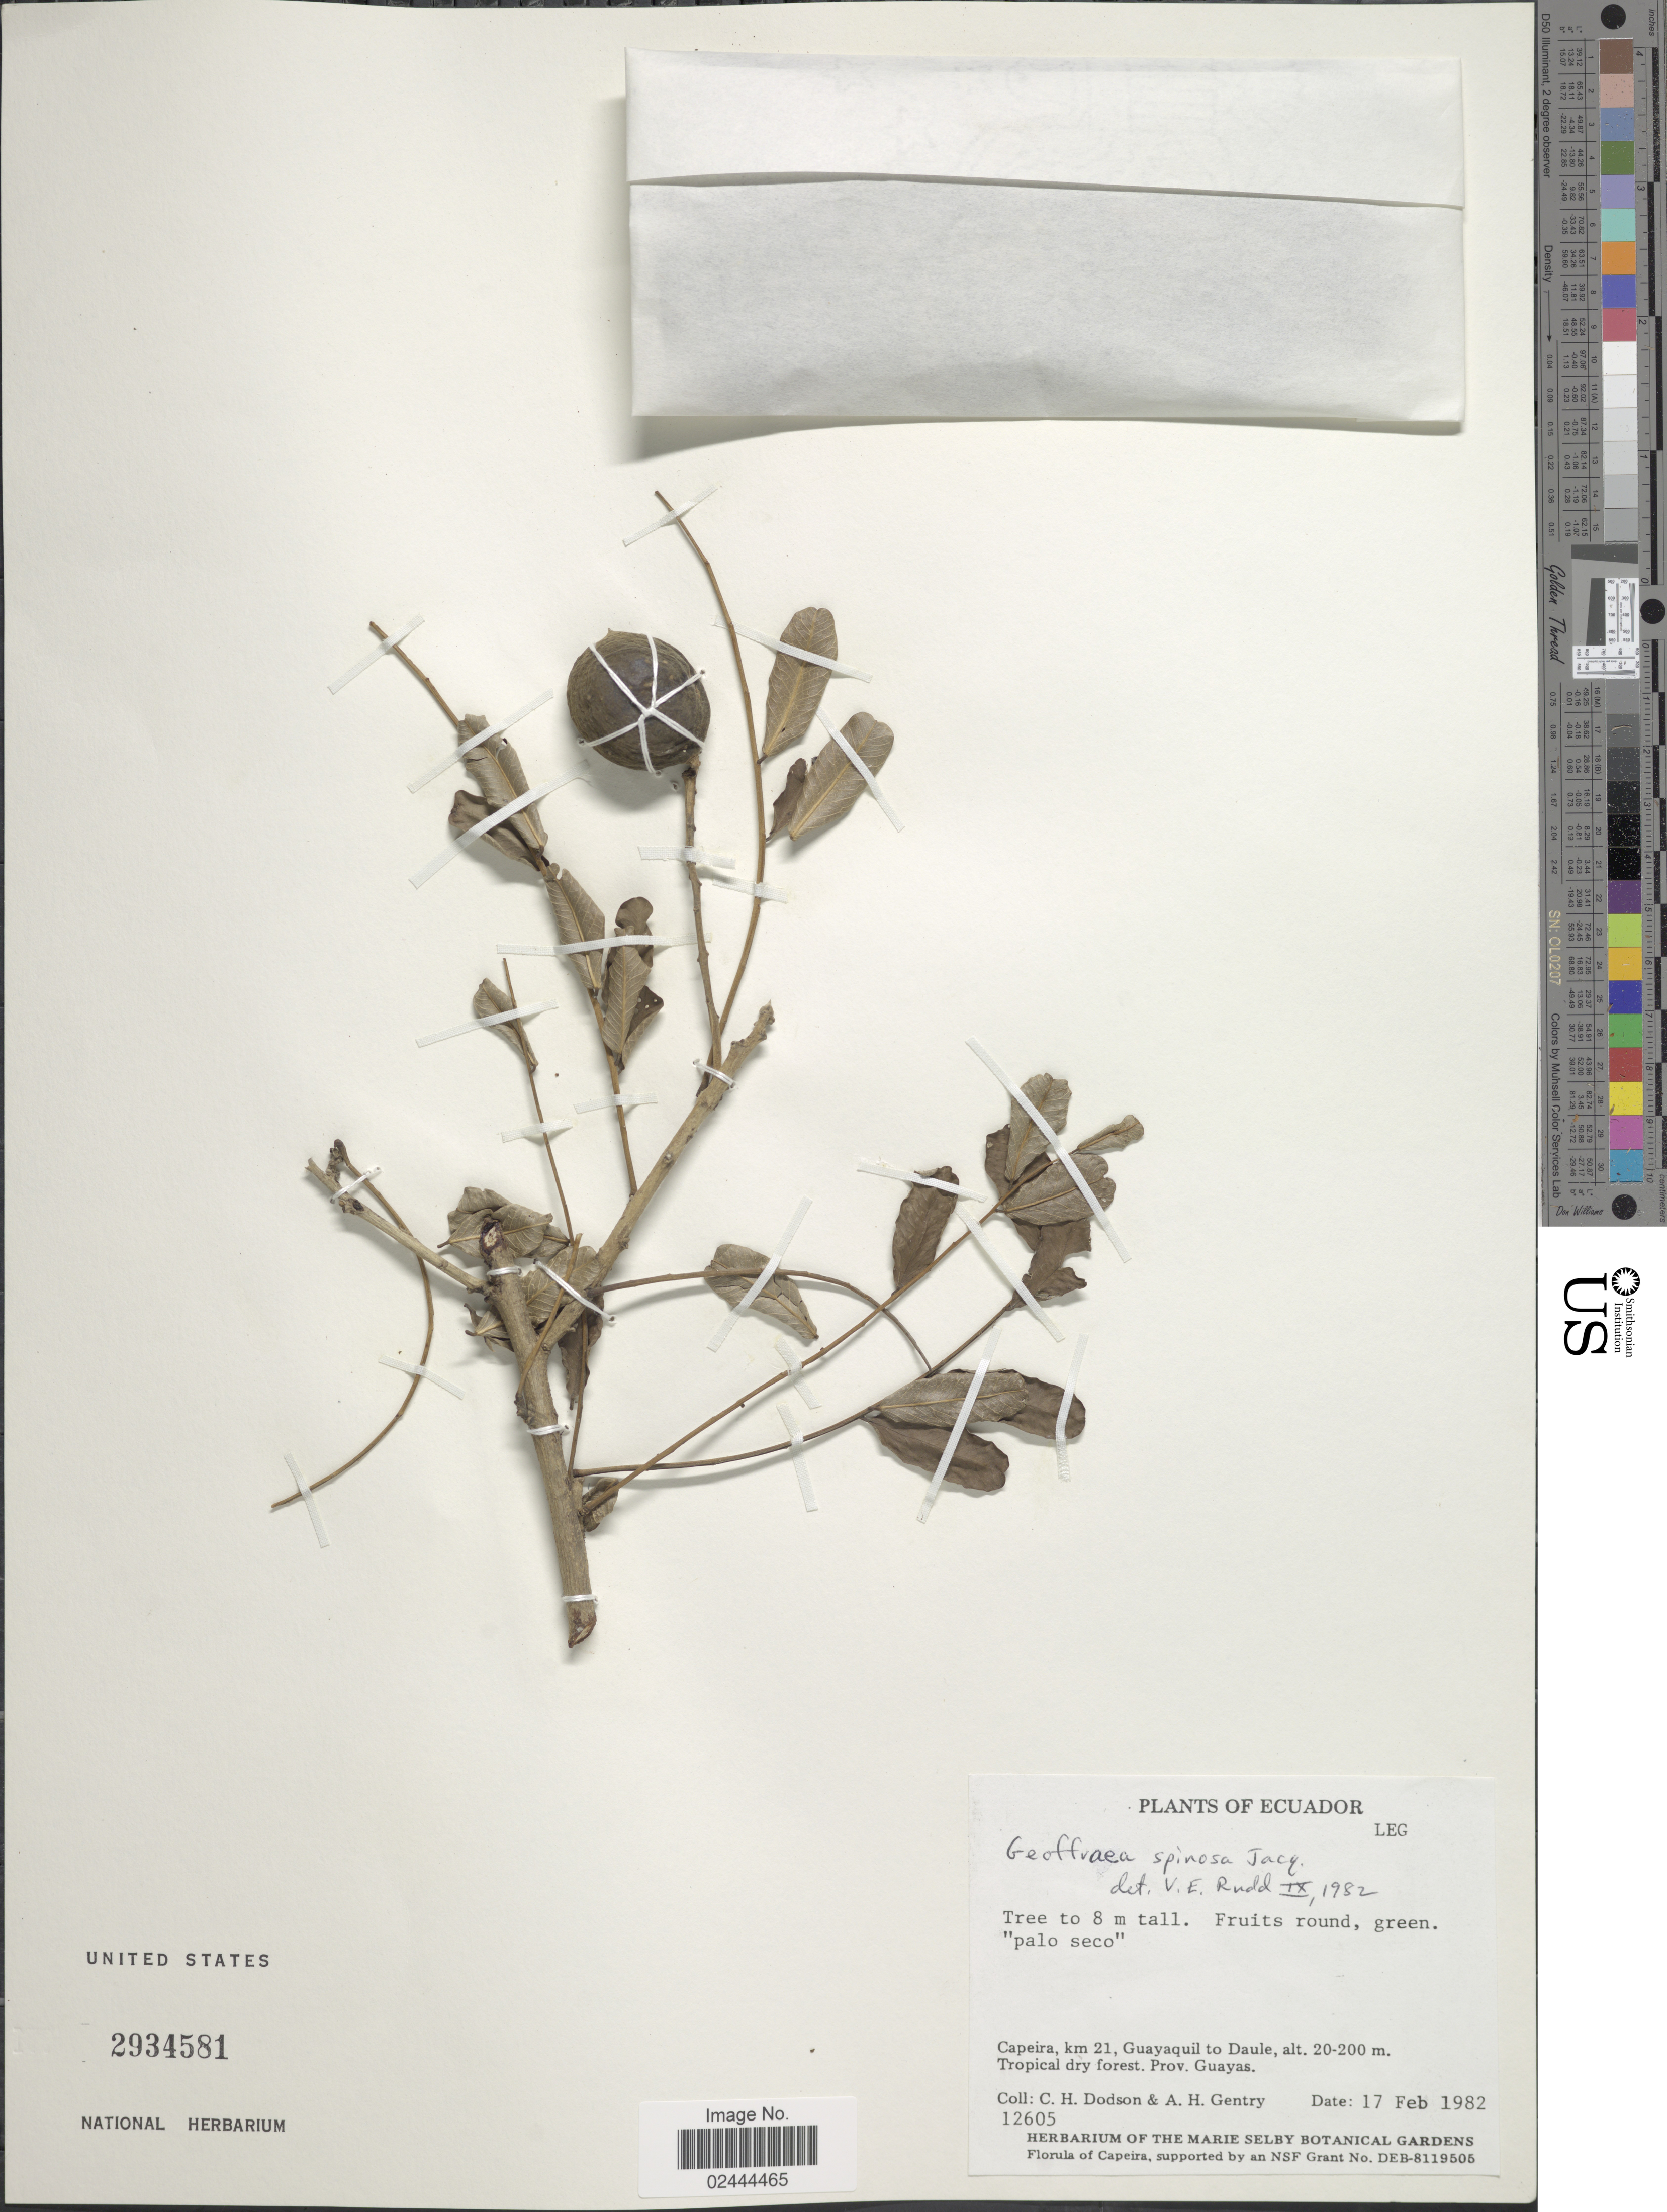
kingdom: Plantae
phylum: Tracheophyta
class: Magnoliopsida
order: Fabales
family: Fabaceae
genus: Geoffroea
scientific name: Geoffroea spinosa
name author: Jacq.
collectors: C. H. Dodson & A. H. Gentry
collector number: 12605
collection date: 1982-02-17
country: Ecuador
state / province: Guayas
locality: Capeira, km 21, Guayaquil to Daule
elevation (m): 20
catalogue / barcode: US 2934581